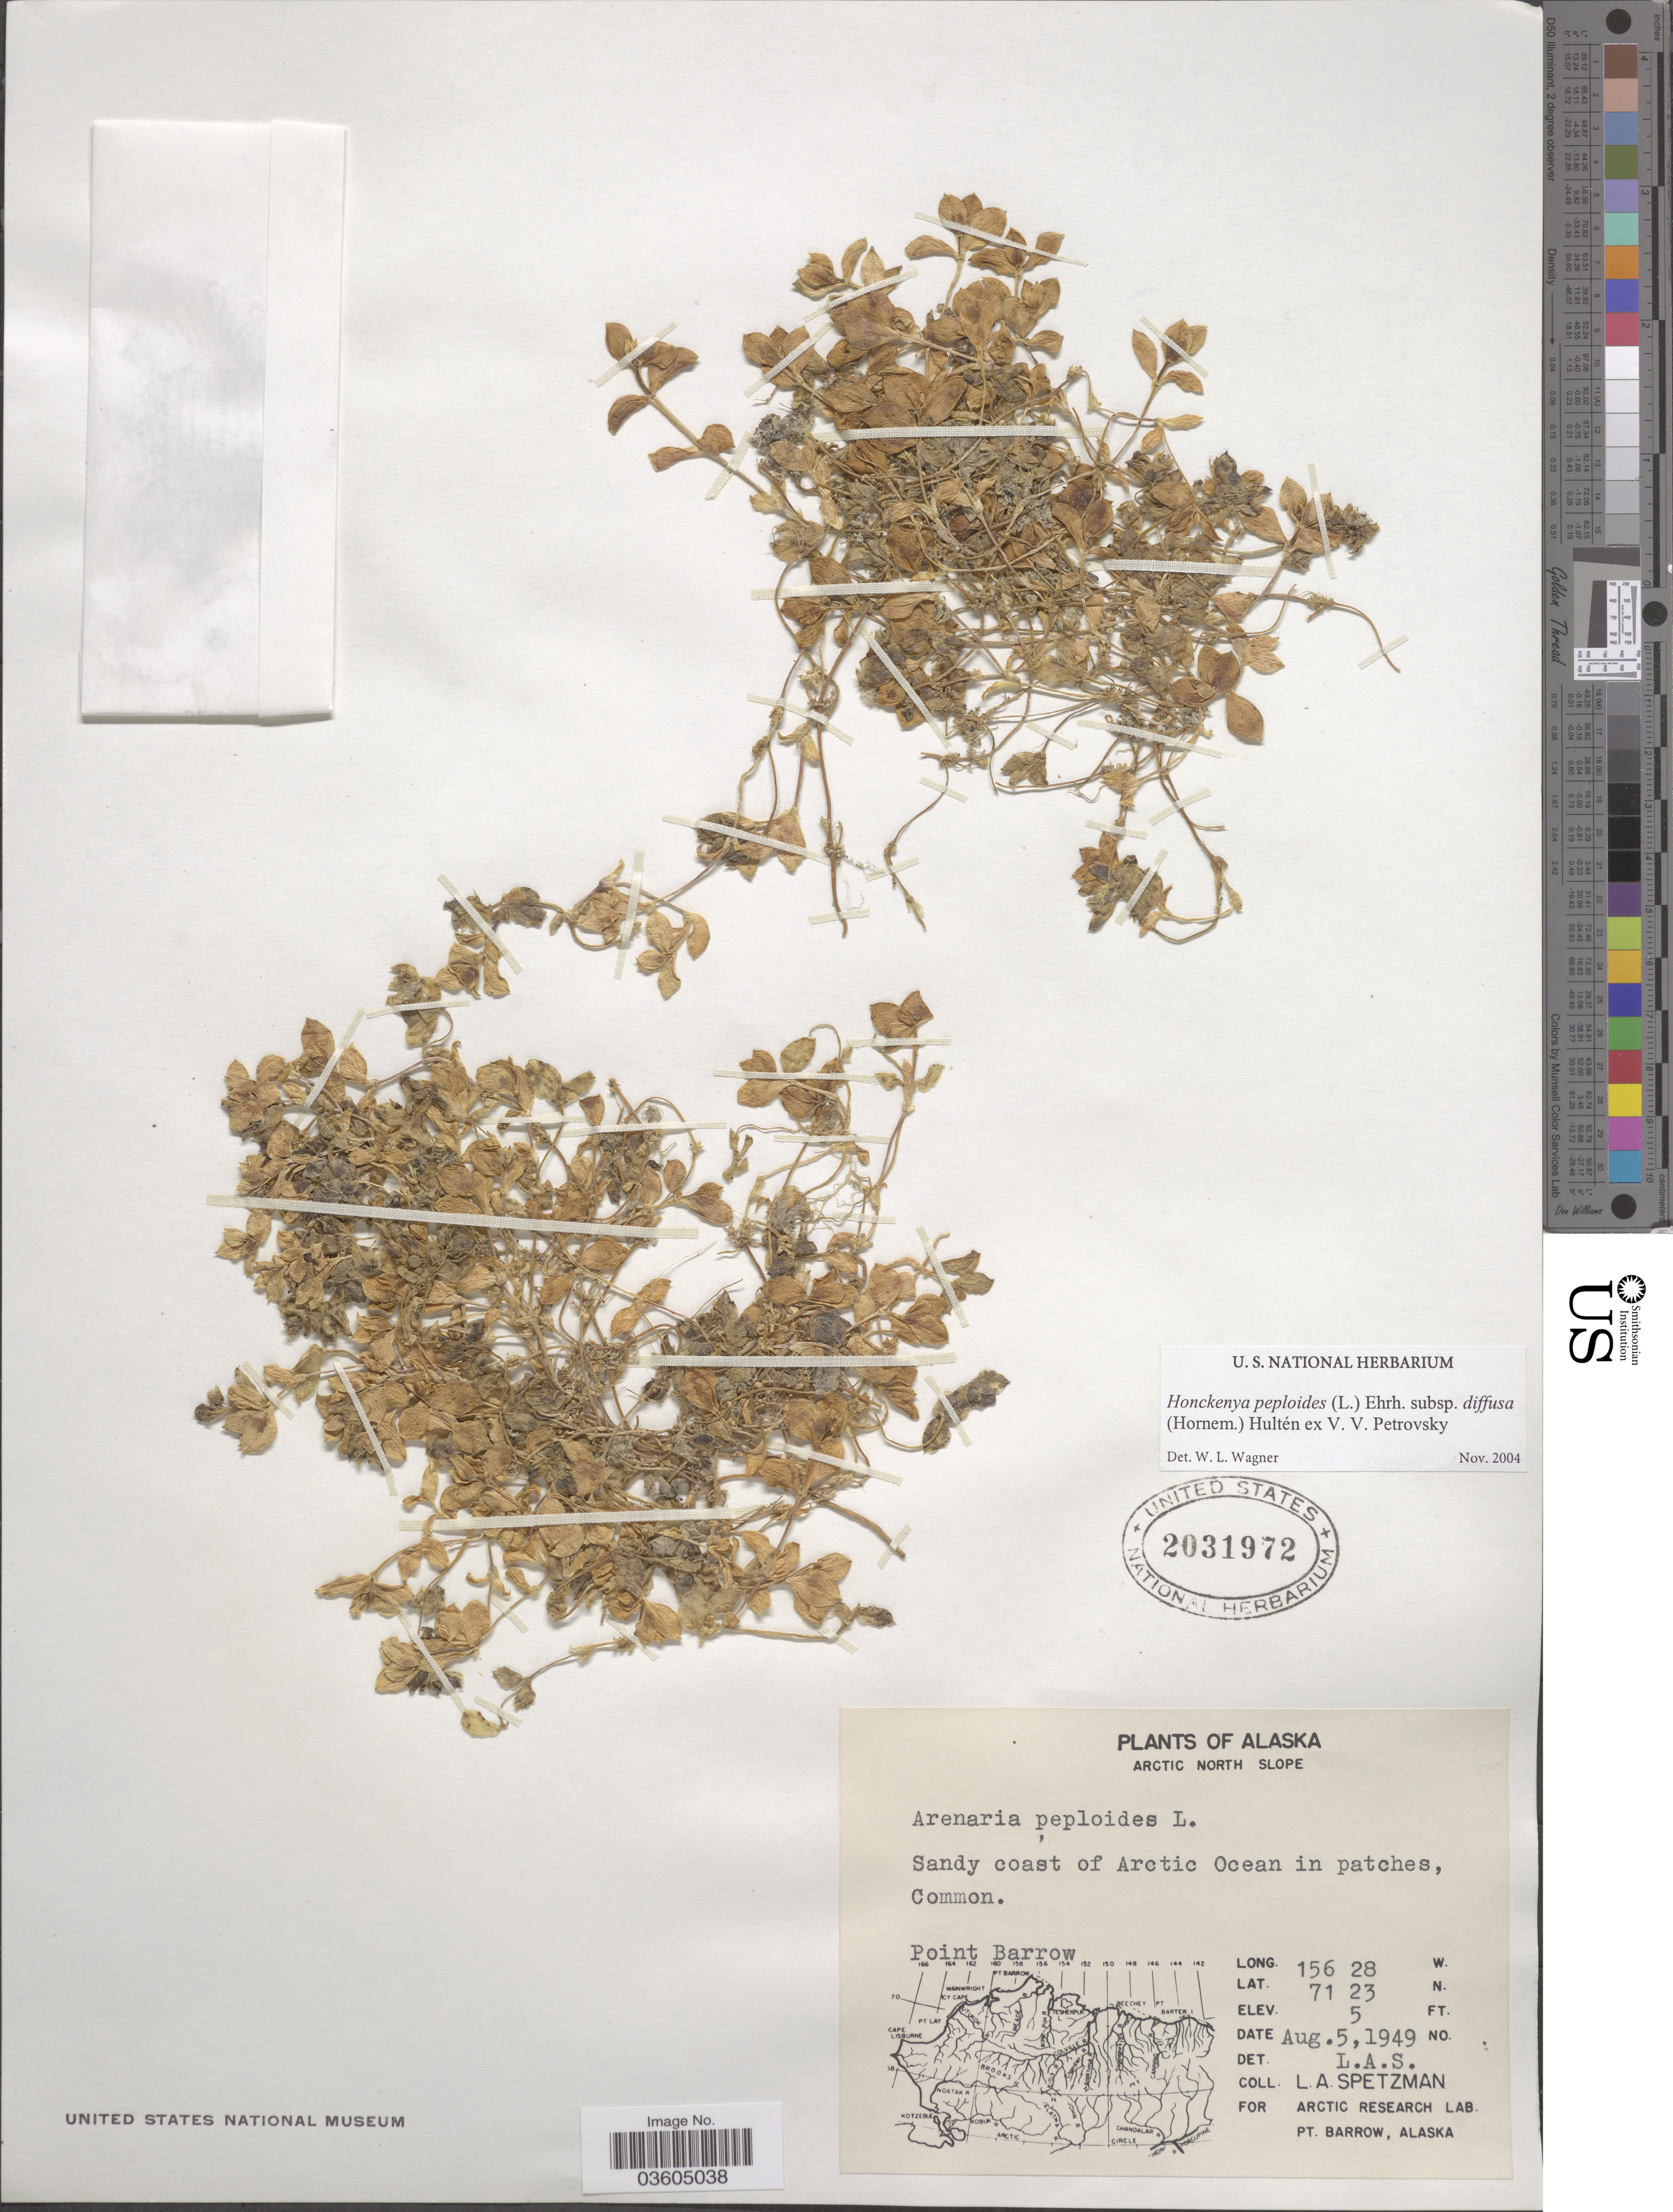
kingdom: Plantae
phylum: Tracheophyta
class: Magnoliopsida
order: Caryophyllales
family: Caryophyllaceae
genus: Honckenya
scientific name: Honckenya peploides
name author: (L.) Ehrh.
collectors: L. Spetzman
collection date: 1949-08-05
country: United States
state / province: Alaska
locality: Arctic North Slope. Sandy coast of Arctic Ocean in patches. Point Barrow.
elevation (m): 2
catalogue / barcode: US 2031972